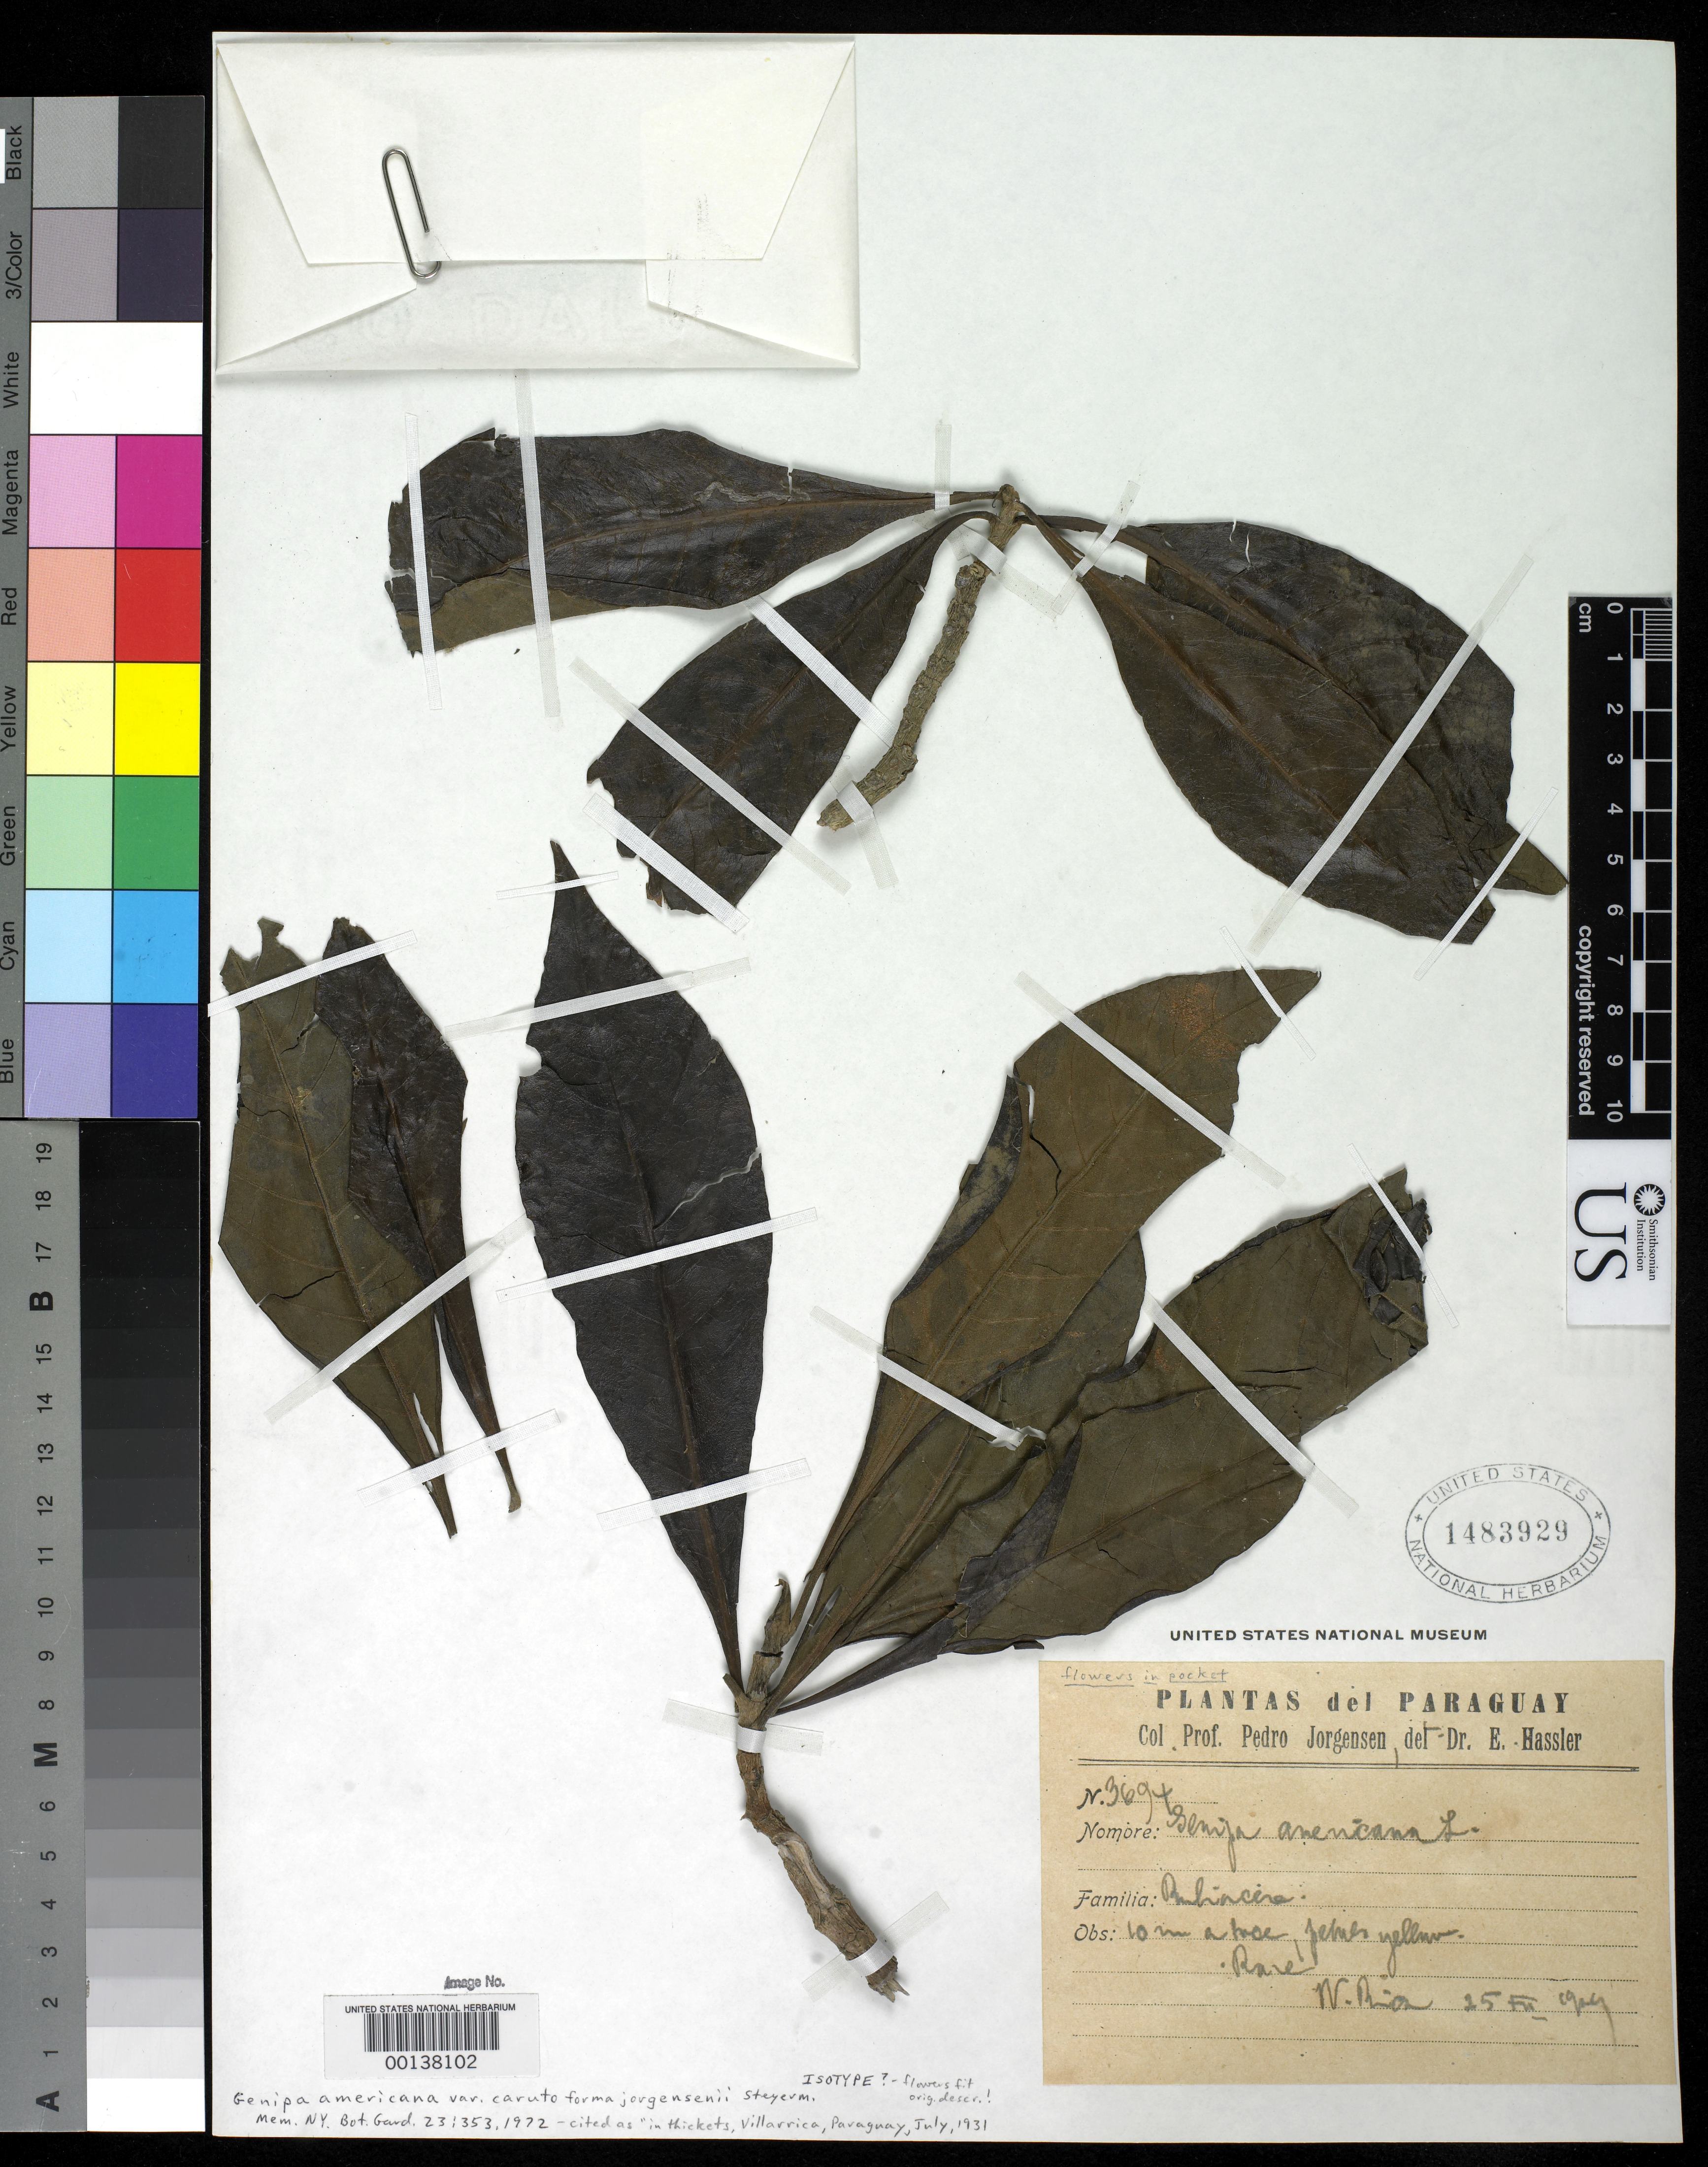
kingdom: Plantae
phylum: Tracheophyta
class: Magnoliopsida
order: Gentianales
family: Rubiaceae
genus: Genipa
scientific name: Genipa americana f. jorgensenii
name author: Steyerm.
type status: Possible Isotype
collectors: P. Jorgensen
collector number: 3694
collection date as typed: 15 Feb 1909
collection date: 1909-02-15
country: Paraguay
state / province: Guairá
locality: Villarrica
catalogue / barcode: US 1483929